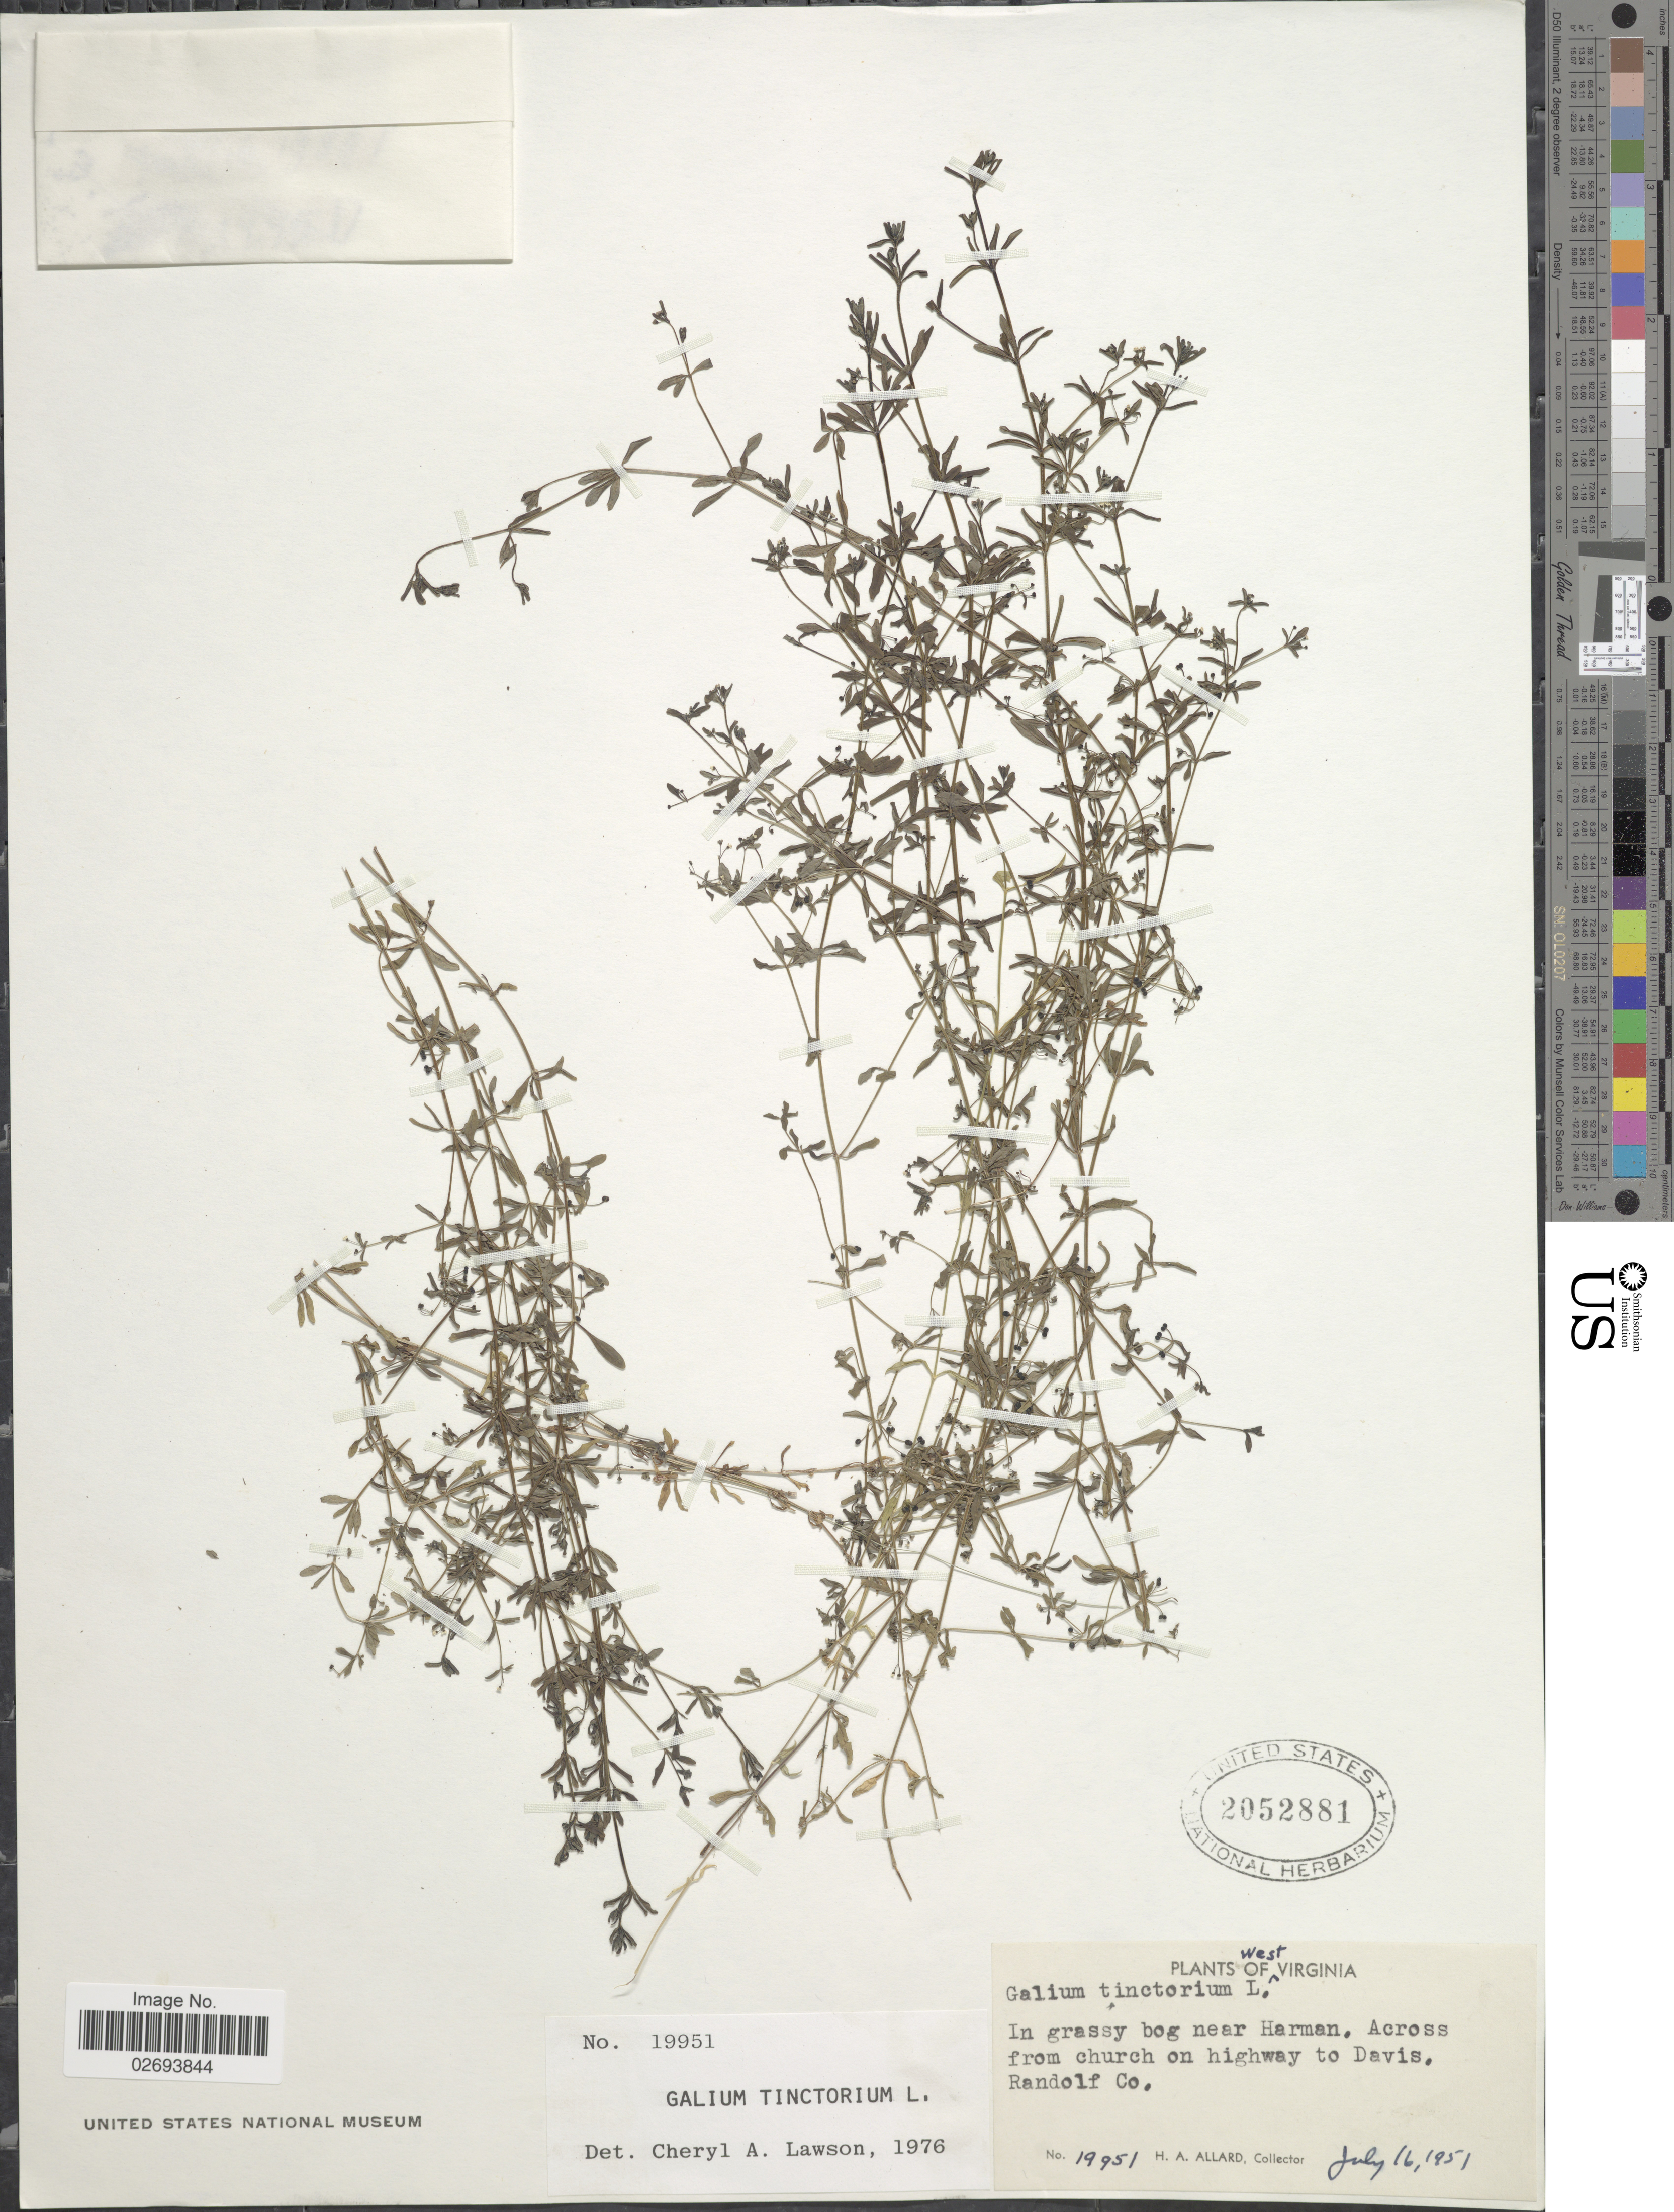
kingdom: Plantae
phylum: Tracheophyta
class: Magnoliopsida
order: Gentianales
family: Rubiaceae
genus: Galium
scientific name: Galium tinctorium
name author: (L.) Scop.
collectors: H. A. Allard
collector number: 19951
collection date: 1951-07-16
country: United States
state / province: West Virginia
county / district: Randolph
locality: In grassy bog near Harman, Across from church on highway to Davis, Randolf Co.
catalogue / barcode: US 2052881